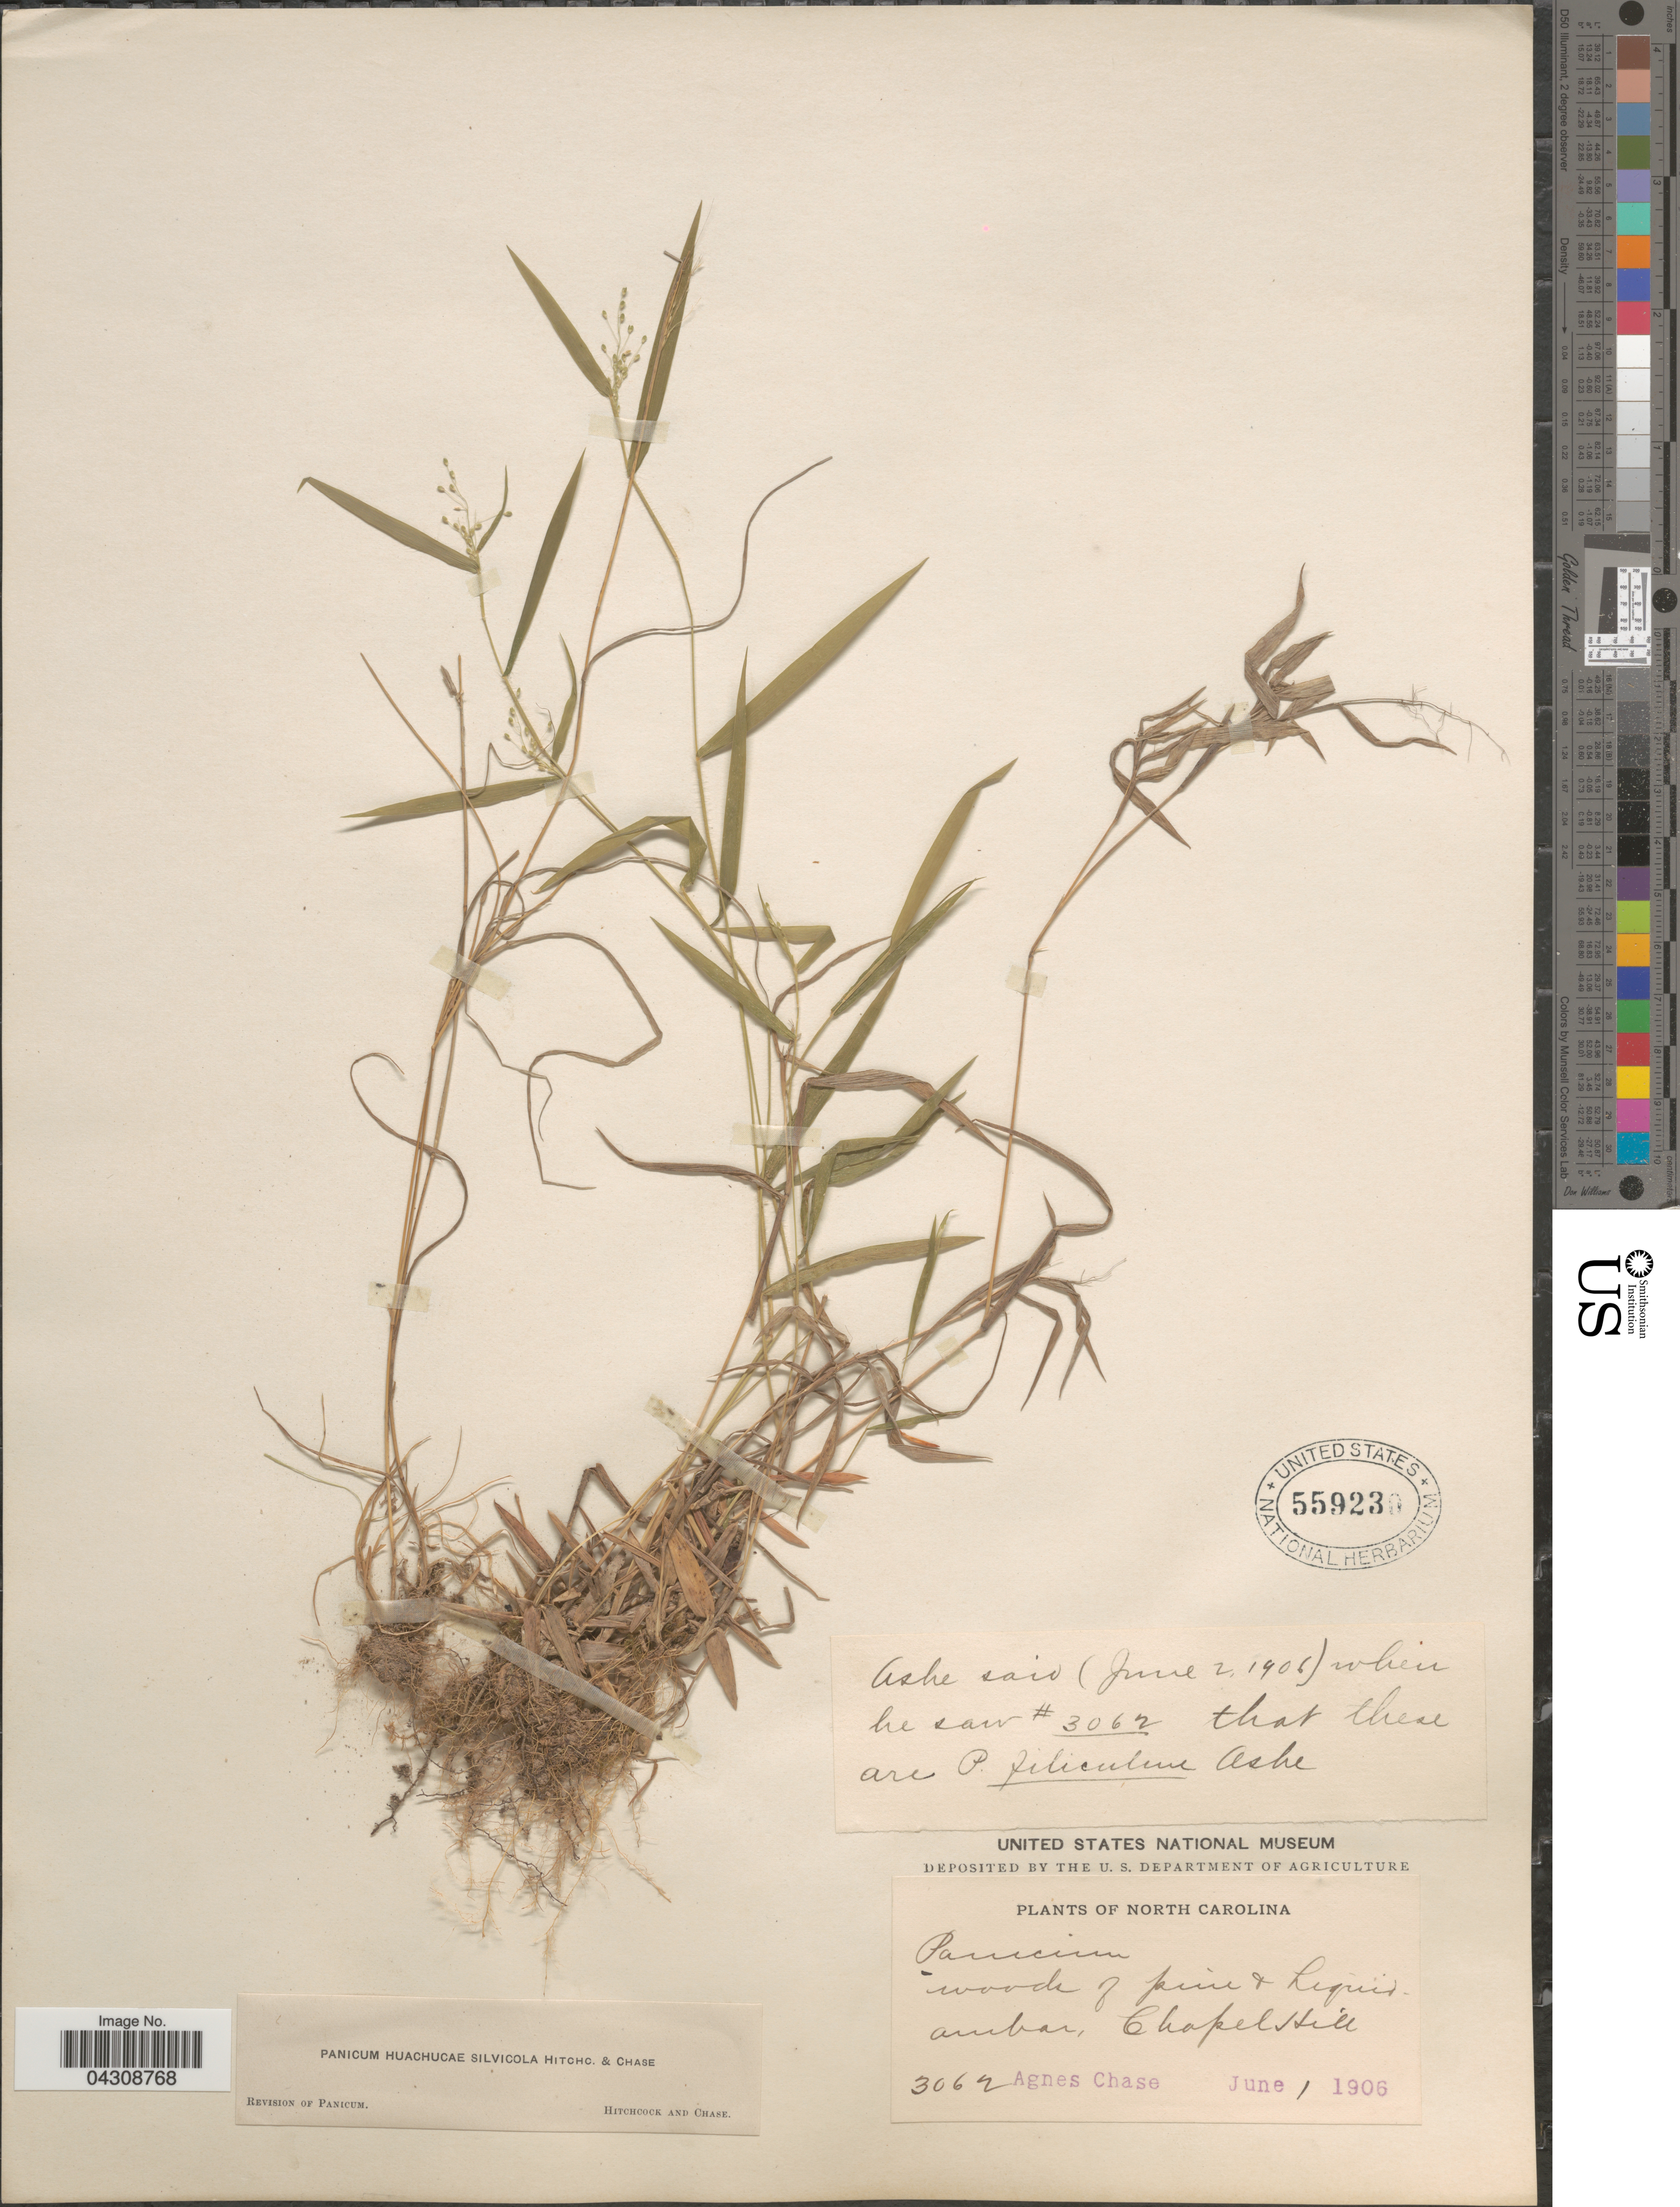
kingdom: Plantae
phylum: Tracheophyta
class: Liliopsida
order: Poales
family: Poaceae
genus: Dichanthelium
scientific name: Dichanthelium acuminatum var. acuminatum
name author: (Sw.) Gould & C.A. Clark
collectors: A. Chase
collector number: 3062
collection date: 1906-06-01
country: United States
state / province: North Carolina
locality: Woods of pine & Liquidambar, Chapel Hill.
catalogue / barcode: US 559230